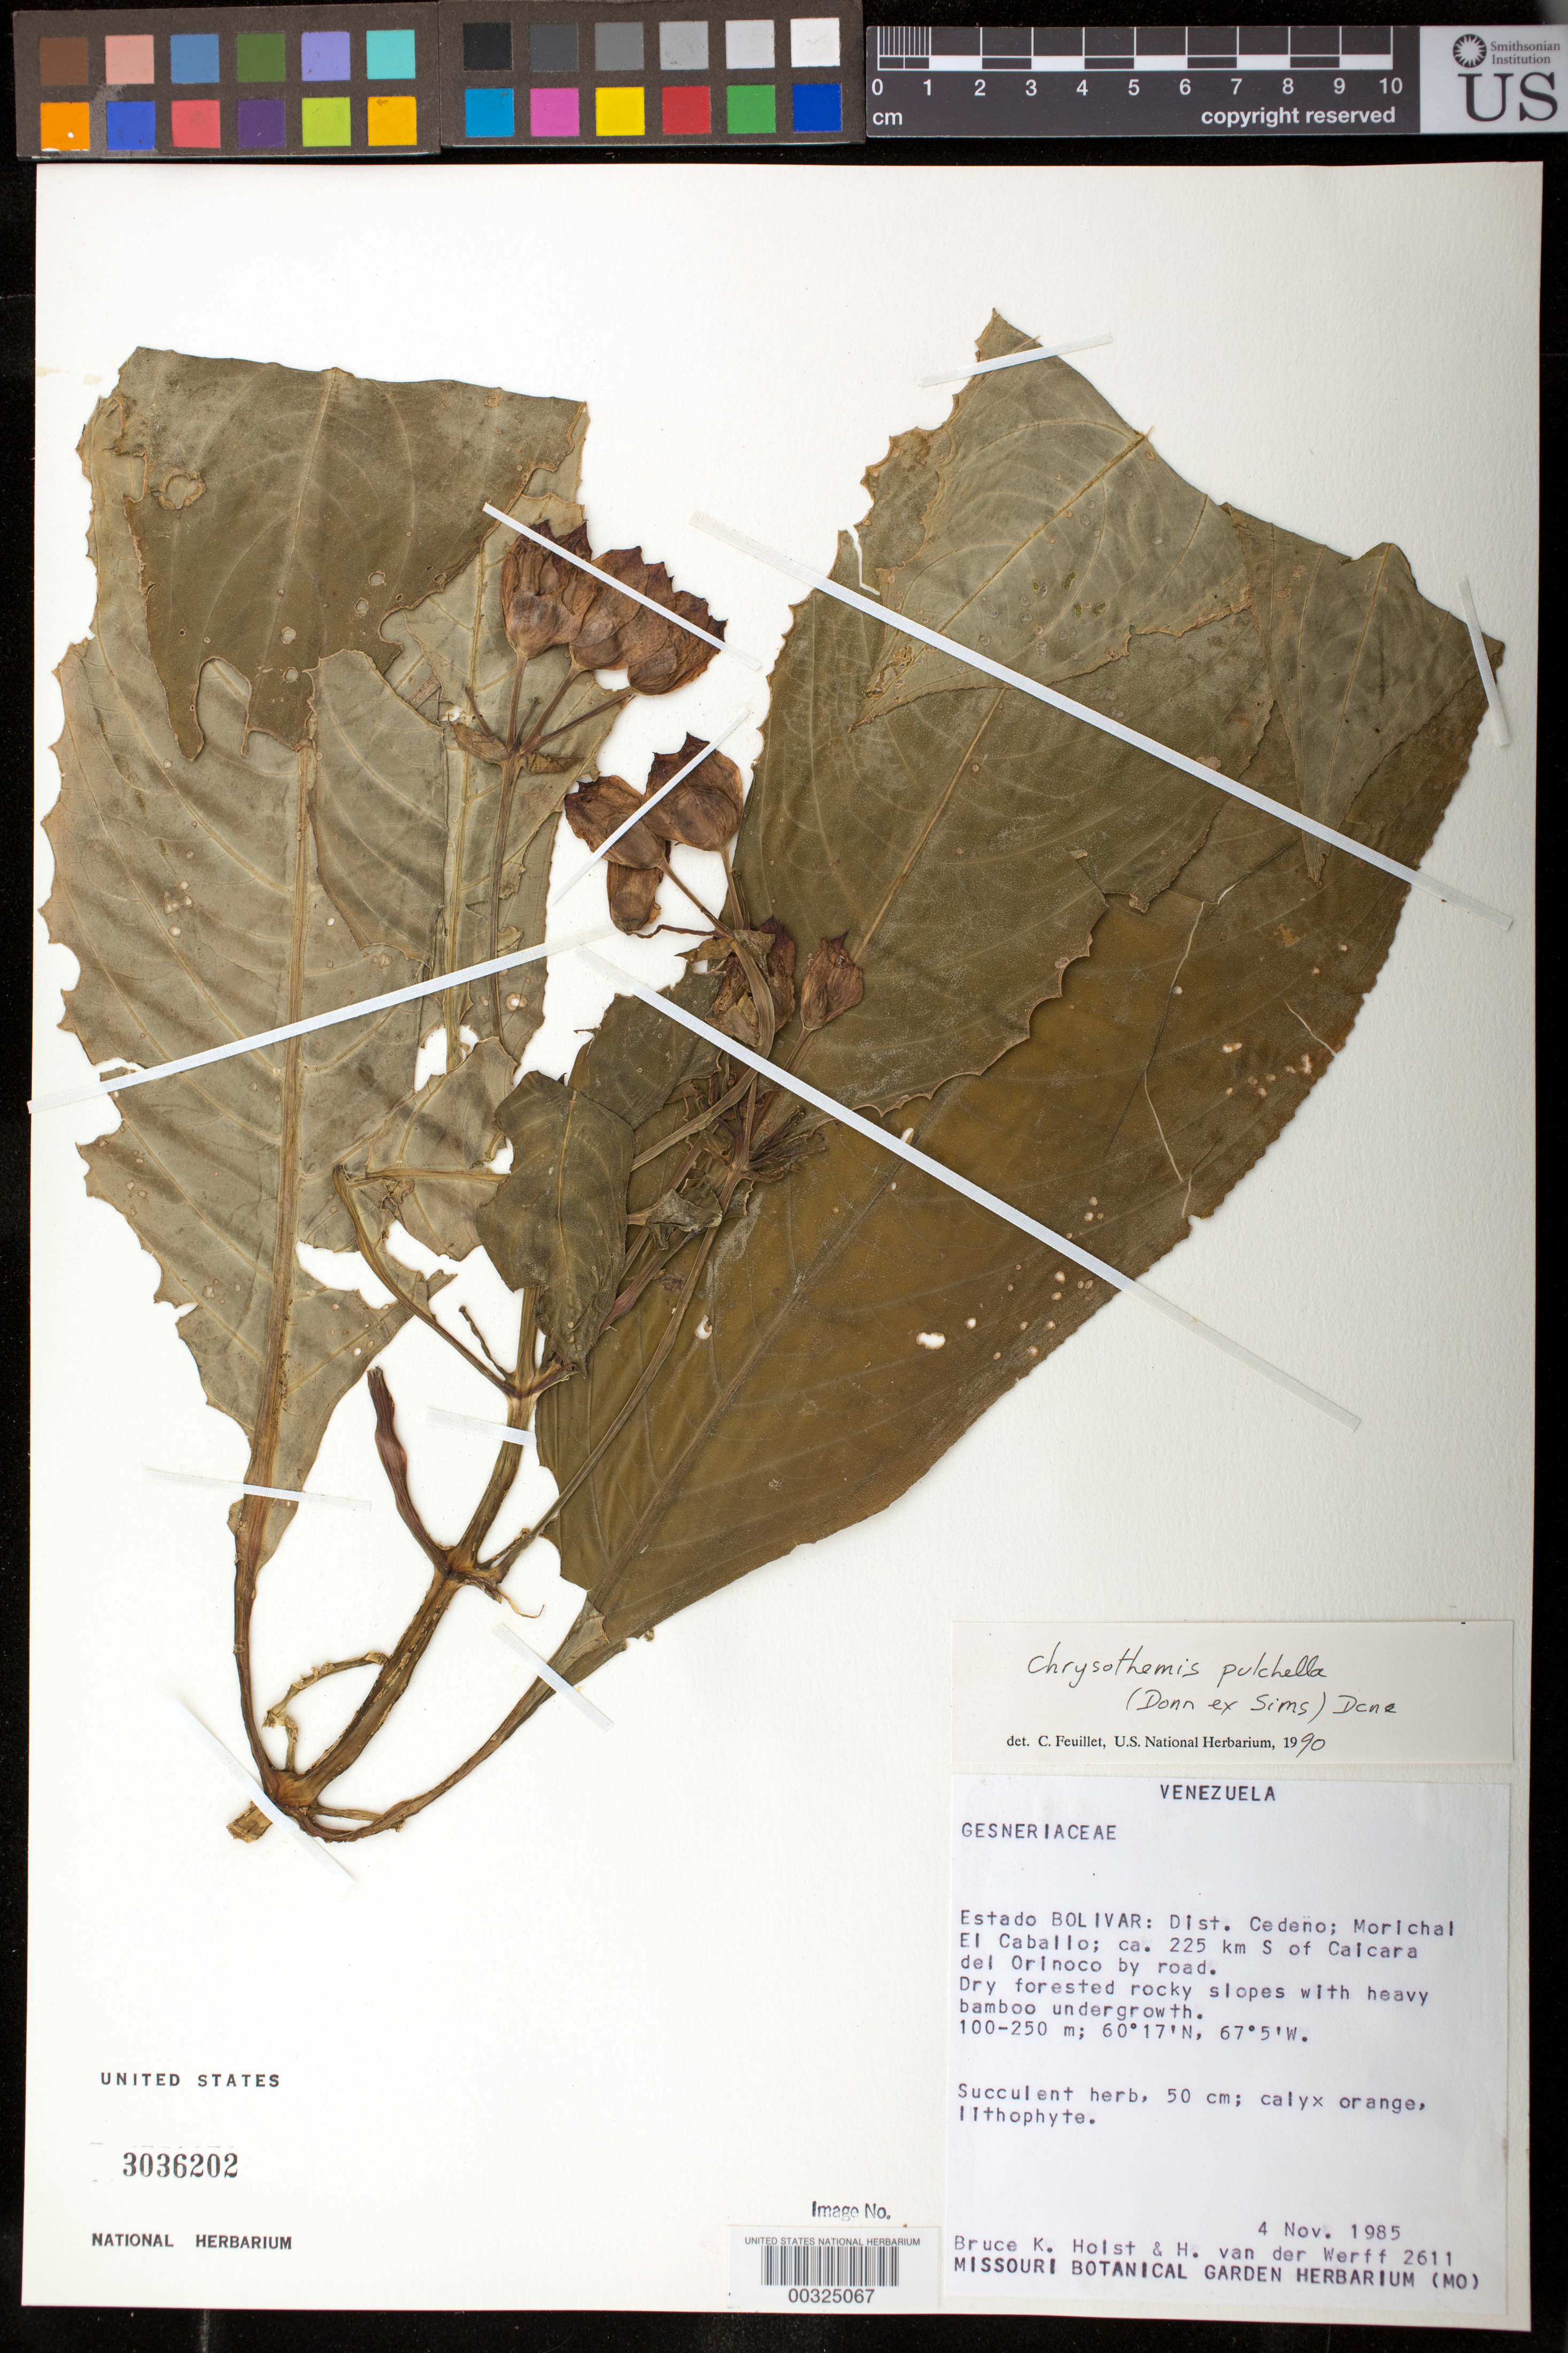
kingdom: Plantae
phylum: Tracheophyta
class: Magnoliopsida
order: Lamiales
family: Gesneriaceae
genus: Chrysothemis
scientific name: Chrysothemis pulchella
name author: (Donn ex Sims) Decne.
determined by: Feuillet, C.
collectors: B. Holst & H. van der Werff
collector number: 2611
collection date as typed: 04 Nov 1985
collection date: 1985-11-04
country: Venezuela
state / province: Bolívar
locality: Dist. Cedeno, Morichal el Caballo, ca 225 km S of Caicara del Orinoco by road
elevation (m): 100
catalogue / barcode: US 3036202